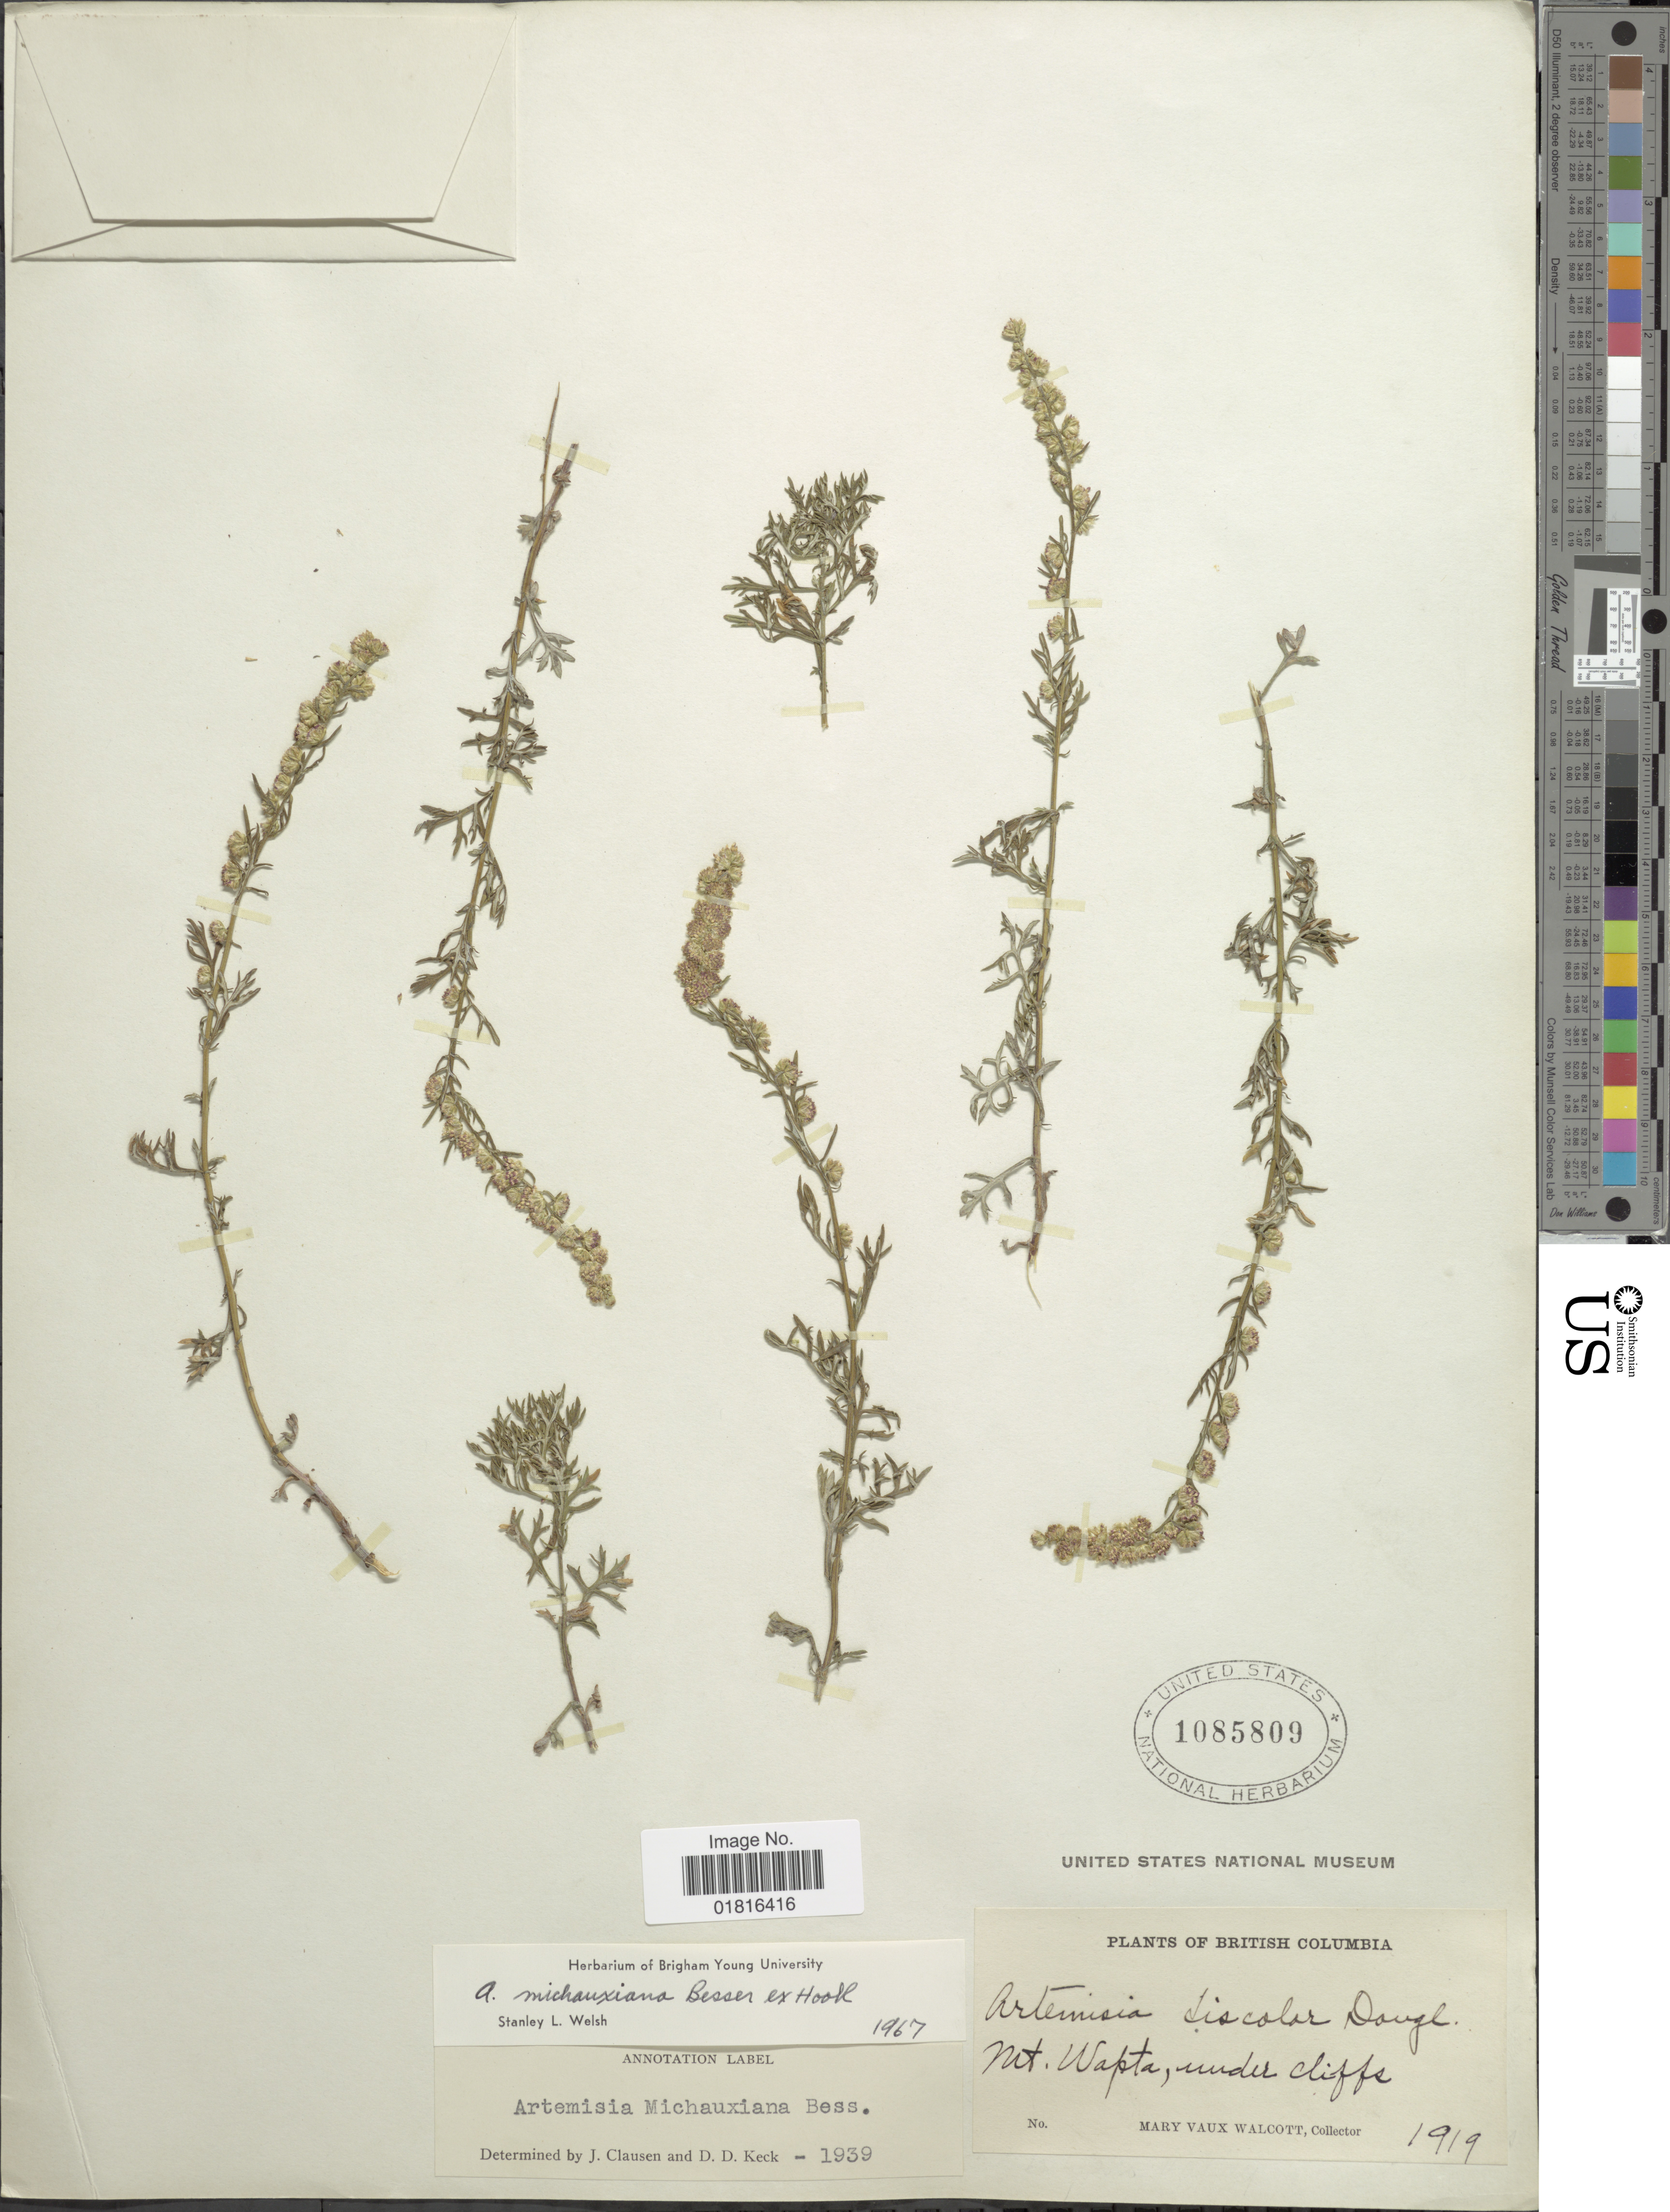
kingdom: Plantae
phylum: Tracheophyta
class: Magnoliopsida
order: Asterales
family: Asteraceae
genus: Artemisia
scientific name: Artemisia michauxiana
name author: Besser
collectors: M. Walcott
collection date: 1919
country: Canada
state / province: British Columbia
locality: Mt Wapta, under cliffs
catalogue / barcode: US 1085809